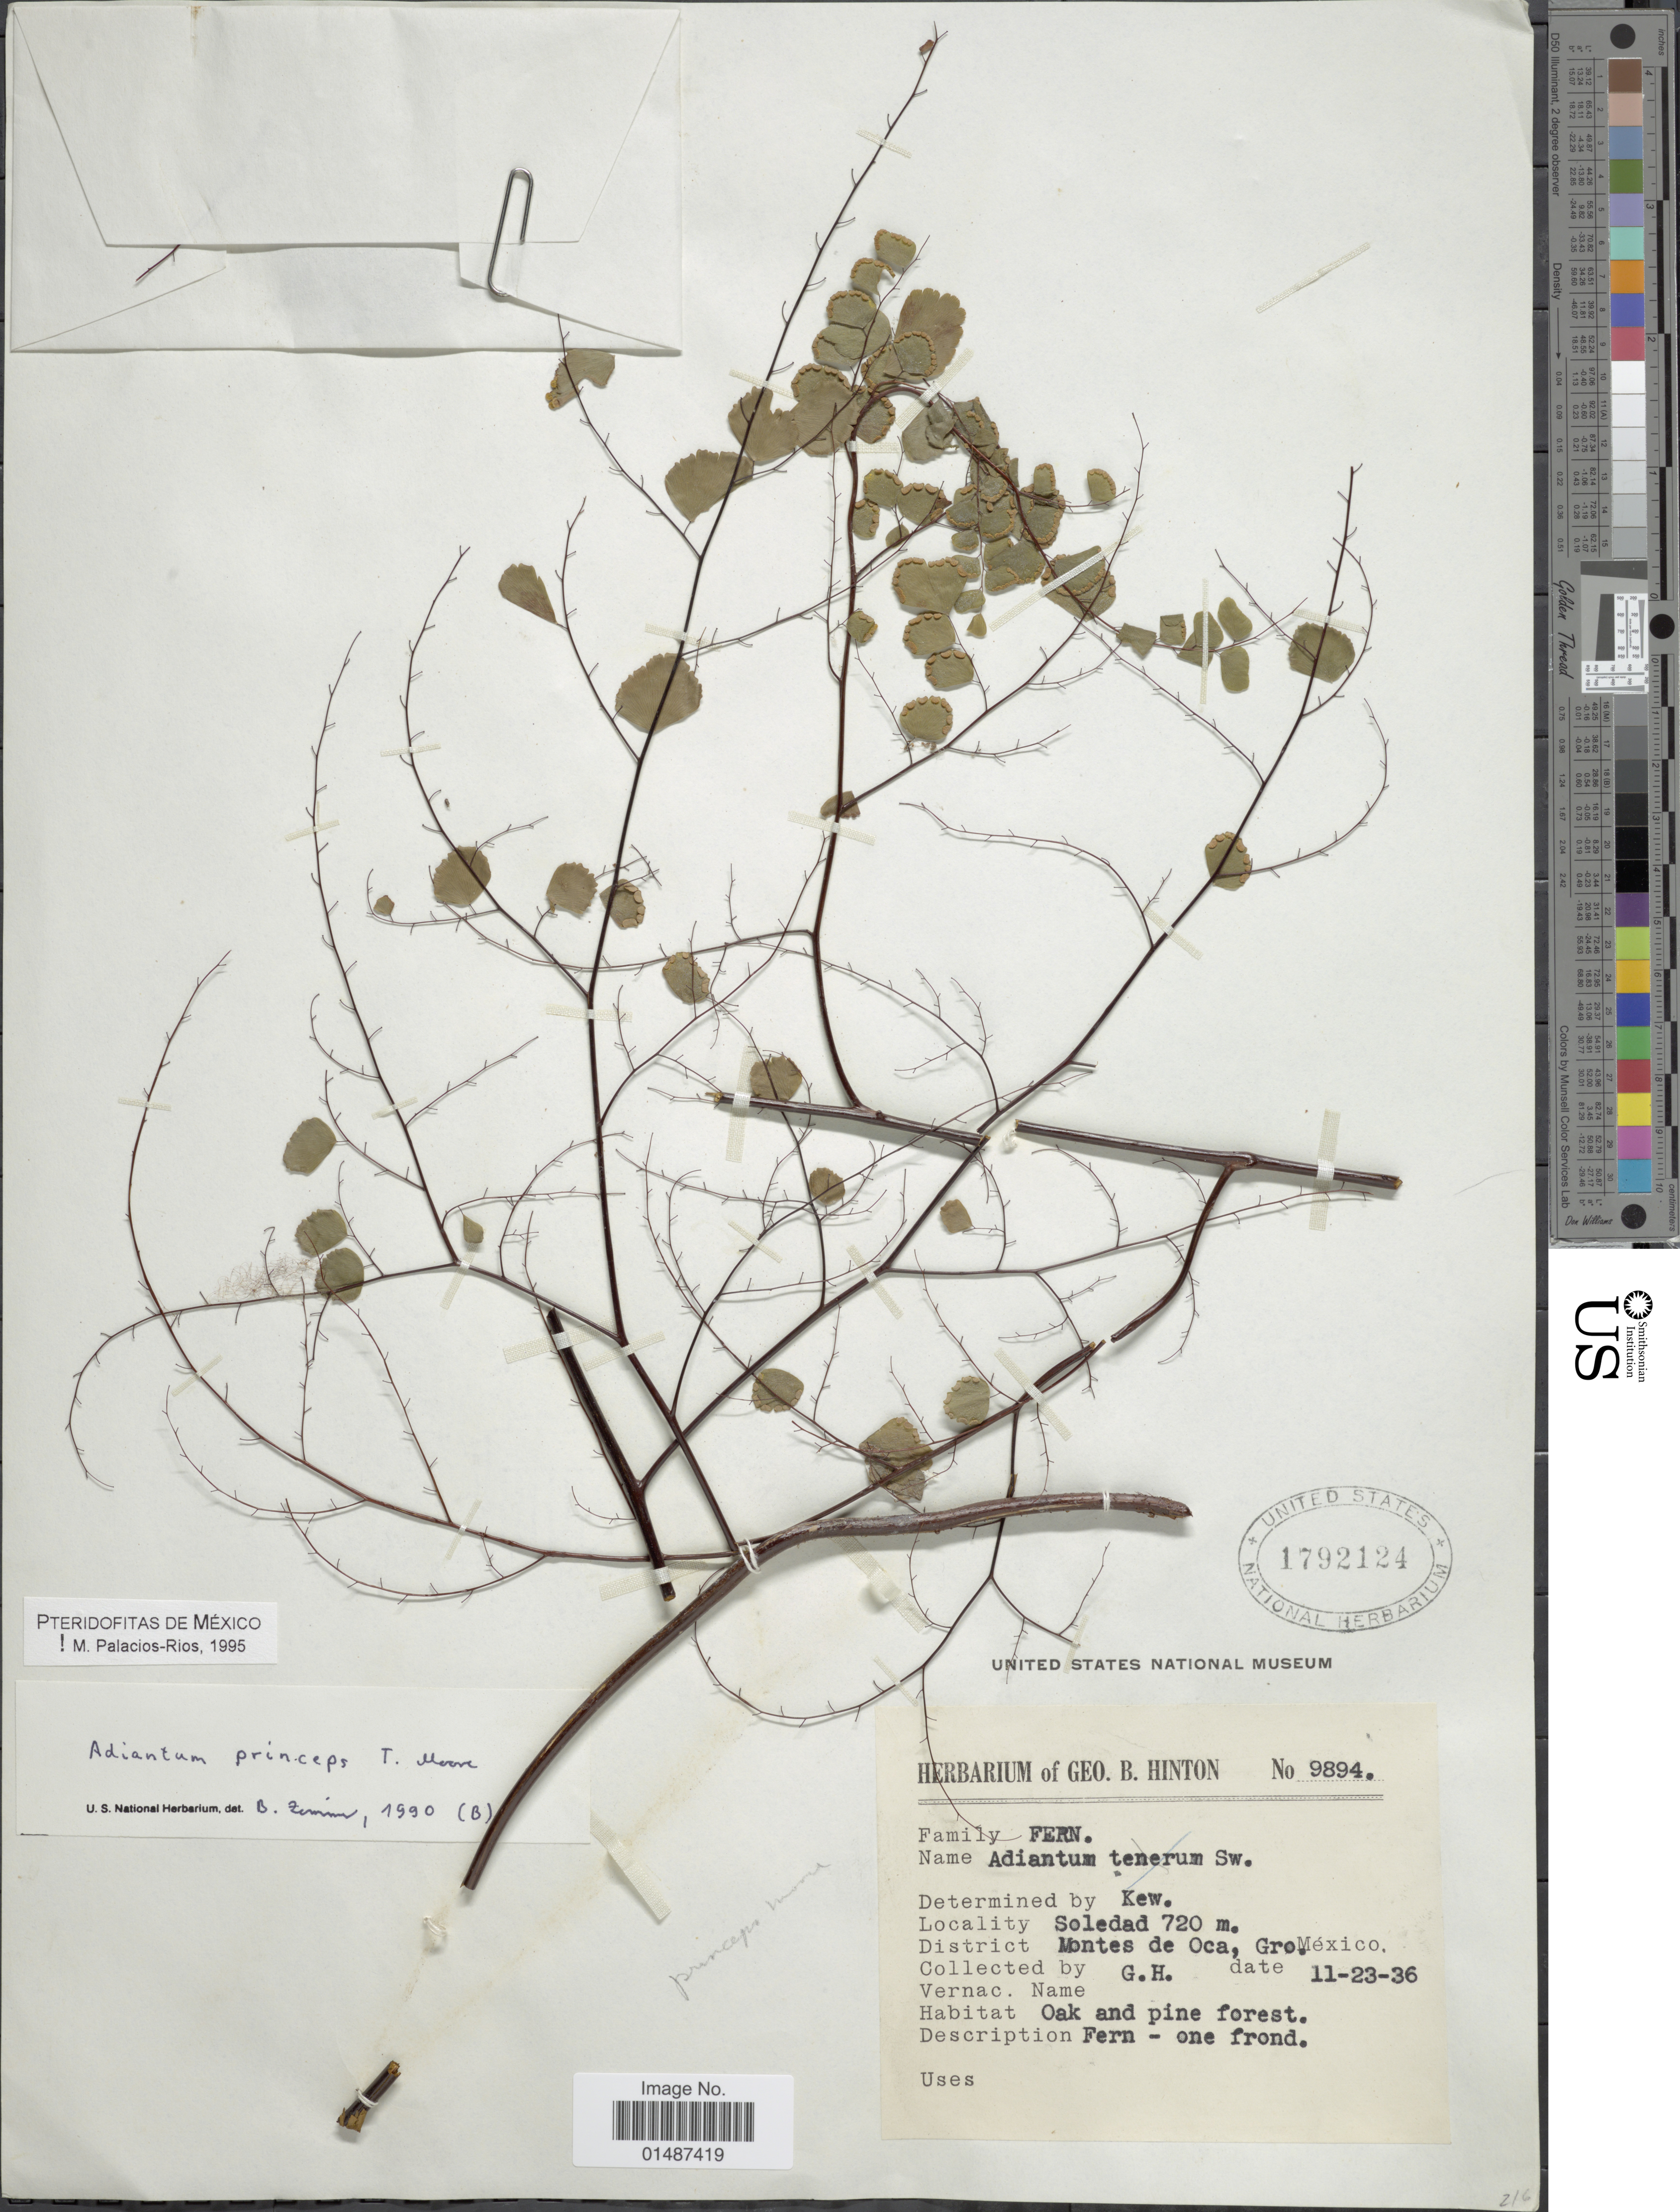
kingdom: Plantae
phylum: Tracheophyta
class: Polypodiopsida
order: Polypodiales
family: Pteridaceae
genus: Adiantum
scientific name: Adiantum amplum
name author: C. Presl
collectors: G. B. Hinton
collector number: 9894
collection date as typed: Transcribed d/m/y: 23/11/36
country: Mexico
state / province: Guerrero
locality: Soledad. District Montes de Oca.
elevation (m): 720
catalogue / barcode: US 1792124